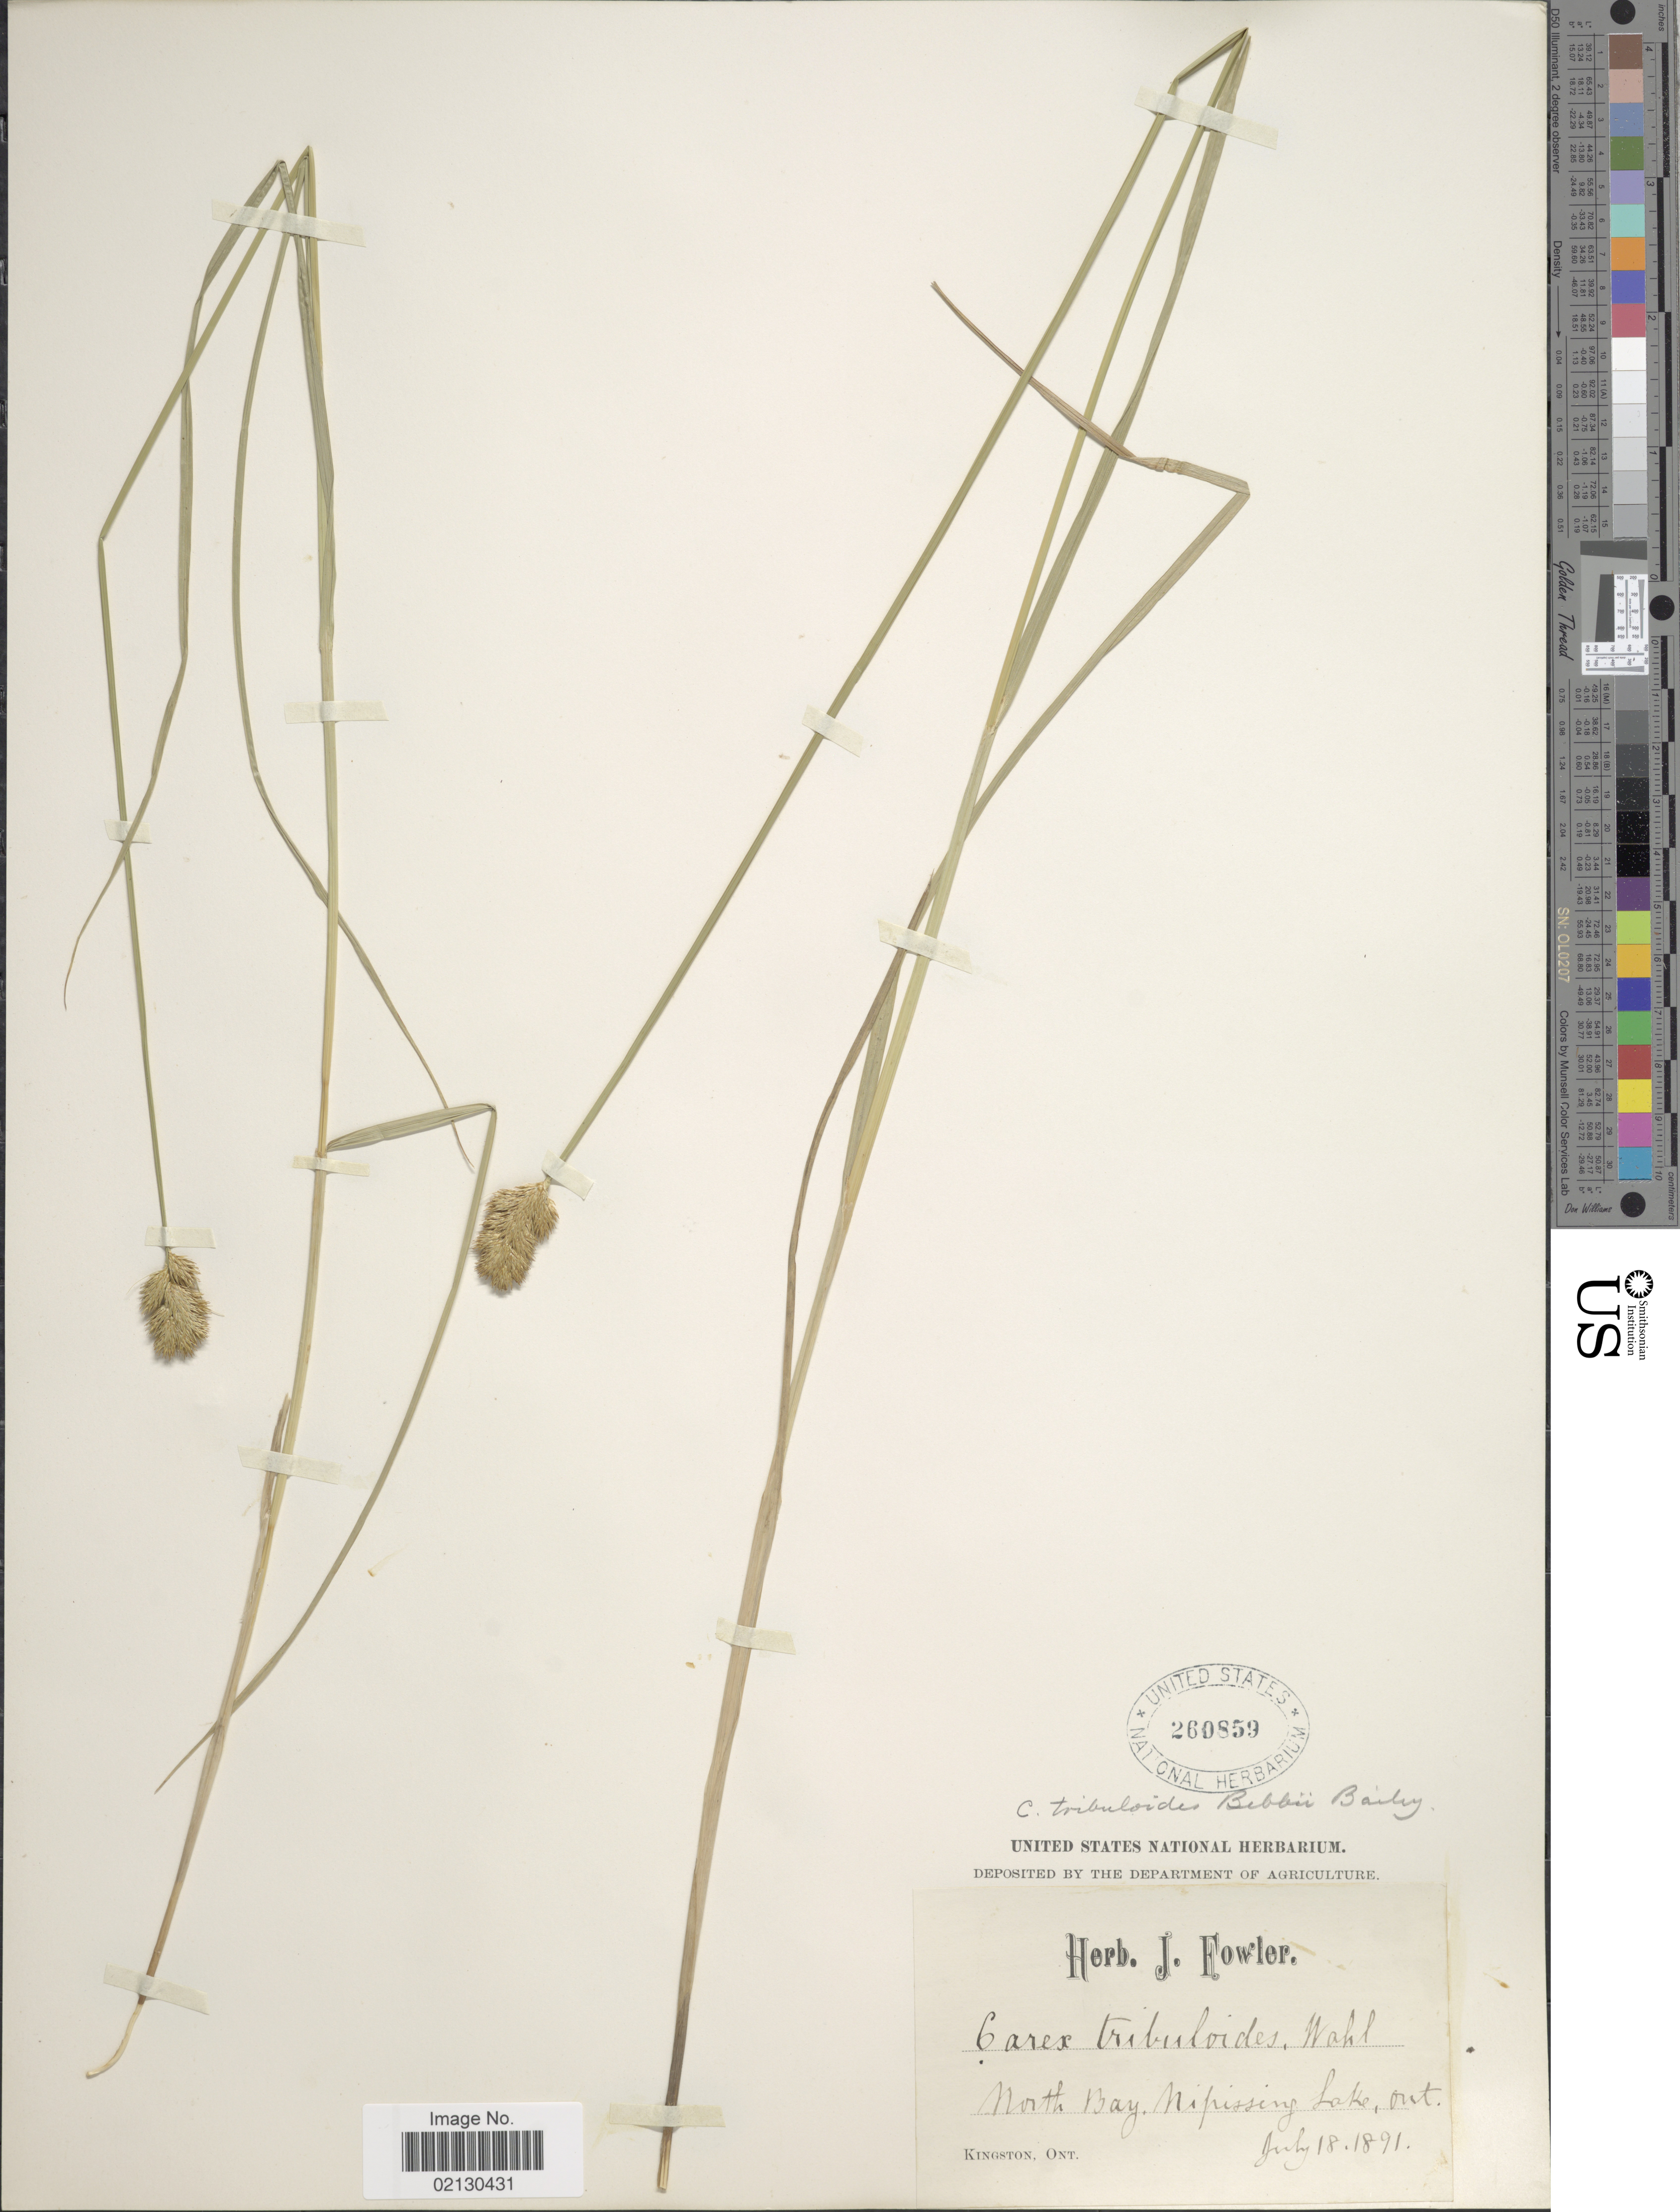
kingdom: Plantae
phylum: Tracheophyta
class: Liliopsida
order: Poales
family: Cyperaceae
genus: Carex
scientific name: Carex projecta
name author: Mack.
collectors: ex herb. J. Fowler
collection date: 1891-07-18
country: Canada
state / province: Ontario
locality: North Bay, Nipissing Lake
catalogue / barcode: US 260859